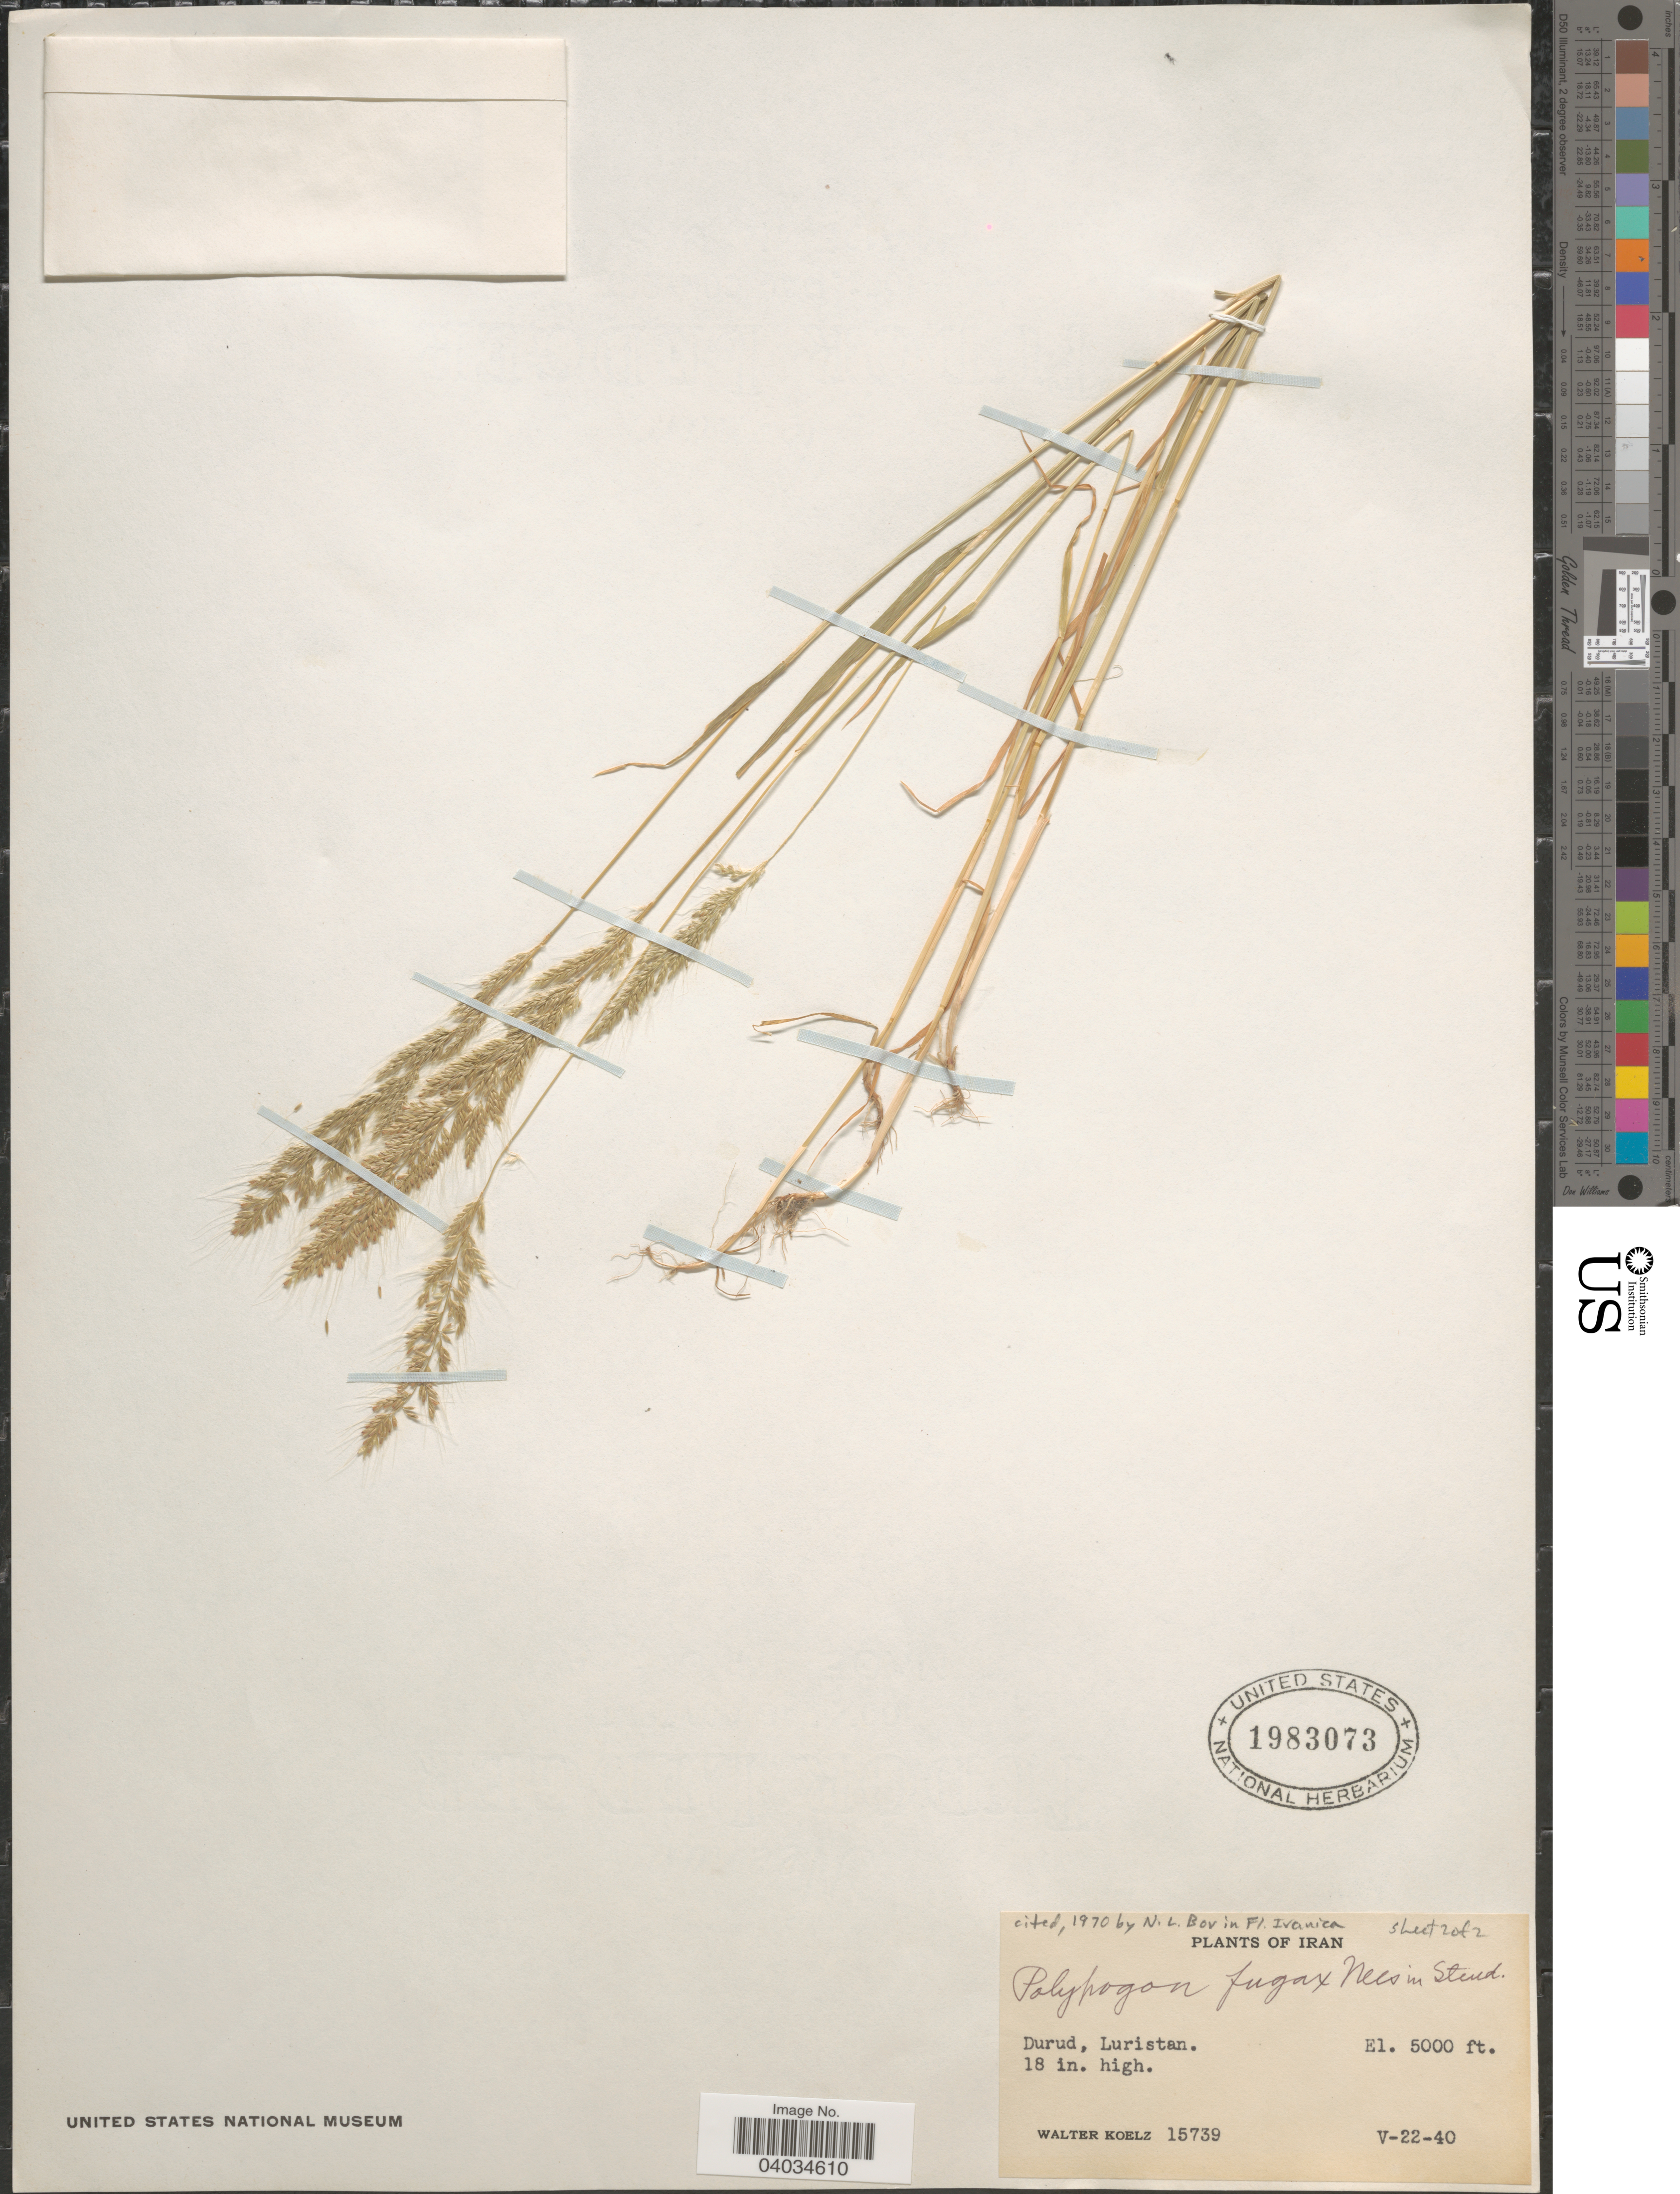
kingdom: Plantae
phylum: Tracheophyta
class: Liliopsida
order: Poales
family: Poaceae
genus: Polypogon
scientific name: Polypogon fugax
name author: Nees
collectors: W. N. Koelz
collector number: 15739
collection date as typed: Transcribed d/m/y: 22/5/40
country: Iran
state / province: Lorestan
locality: Durud, Luristan.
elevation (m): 1524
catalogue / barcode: US 1983073